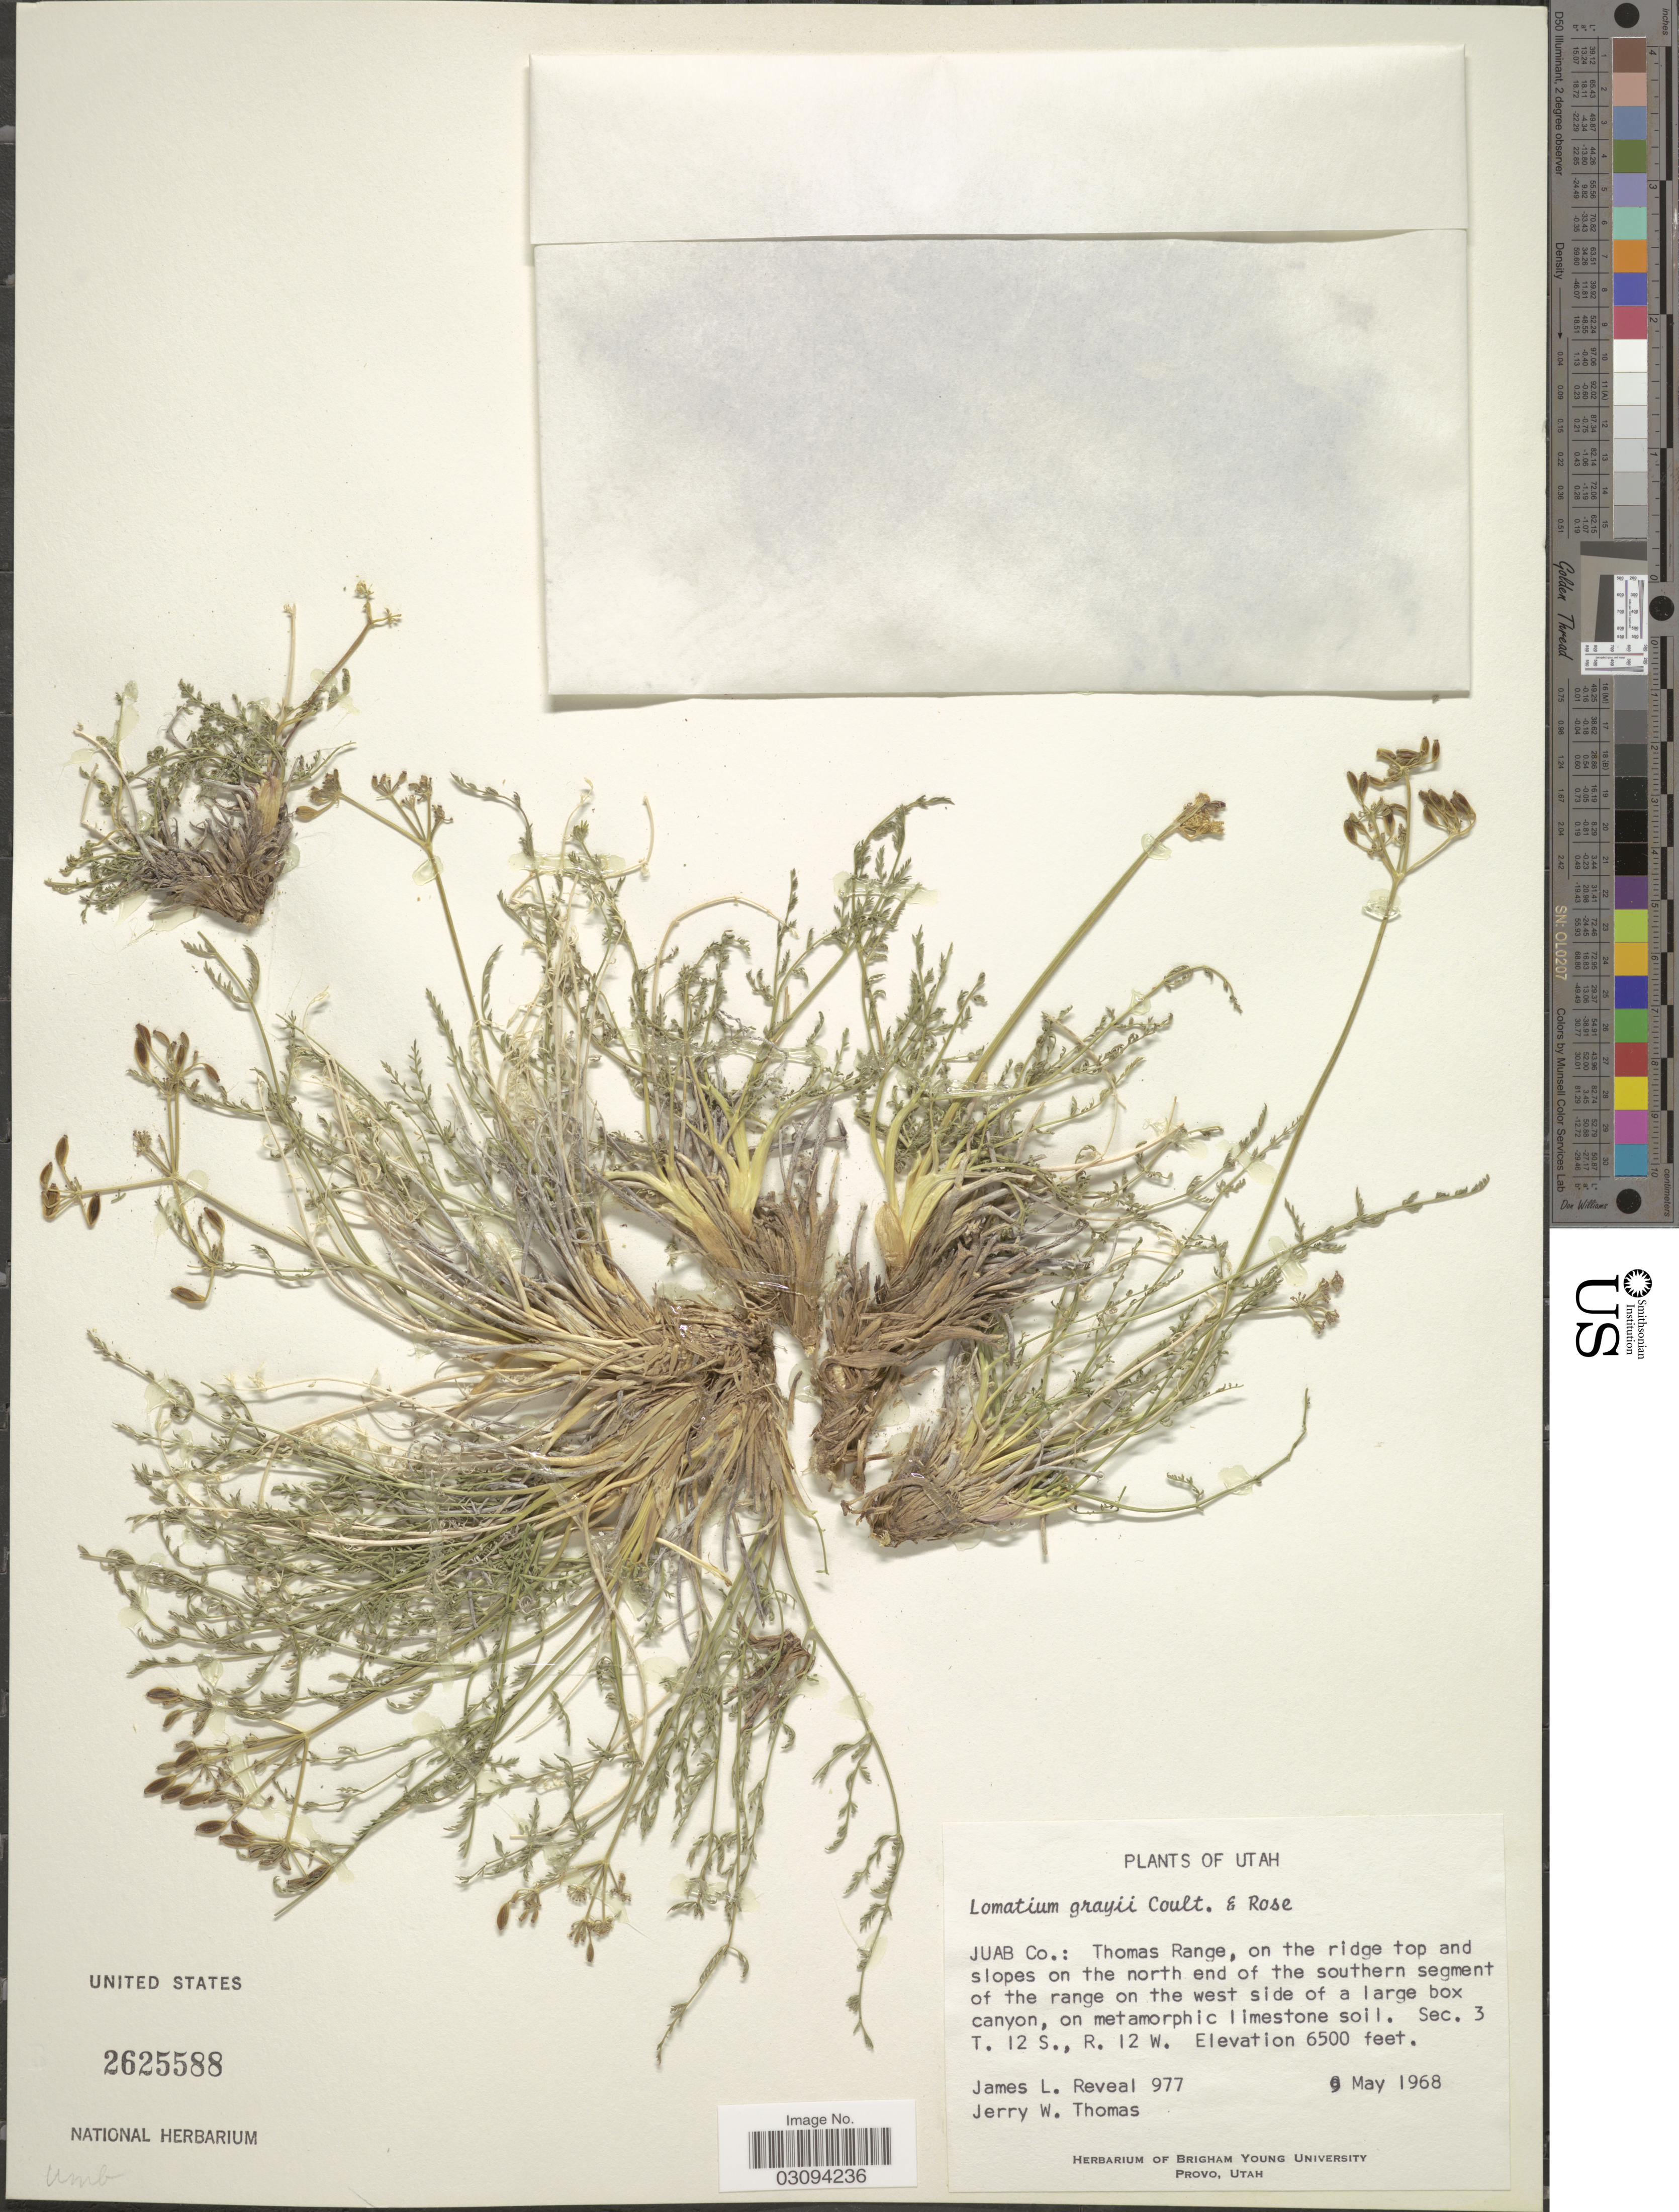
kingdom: Plantae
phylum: Tracheophyta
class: Magnoliopsida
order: Apiales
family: Apiaceae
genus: Lomatium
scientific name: Lomatium grayi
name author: (J.M. Coult. & Rose) J.M. Coult. & Rose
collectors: J. L. Reveal & J. W. Thomas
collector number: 977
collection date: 1968-05-09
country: United States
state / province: Utah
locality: Juab Co.: Thomas Range, on the ridge top and slopes on the north end of the southern segment of the range on the west side of a large box canyon, Sec.3 T.12S., R.12W.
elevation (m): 1981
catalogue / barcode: US 2625588